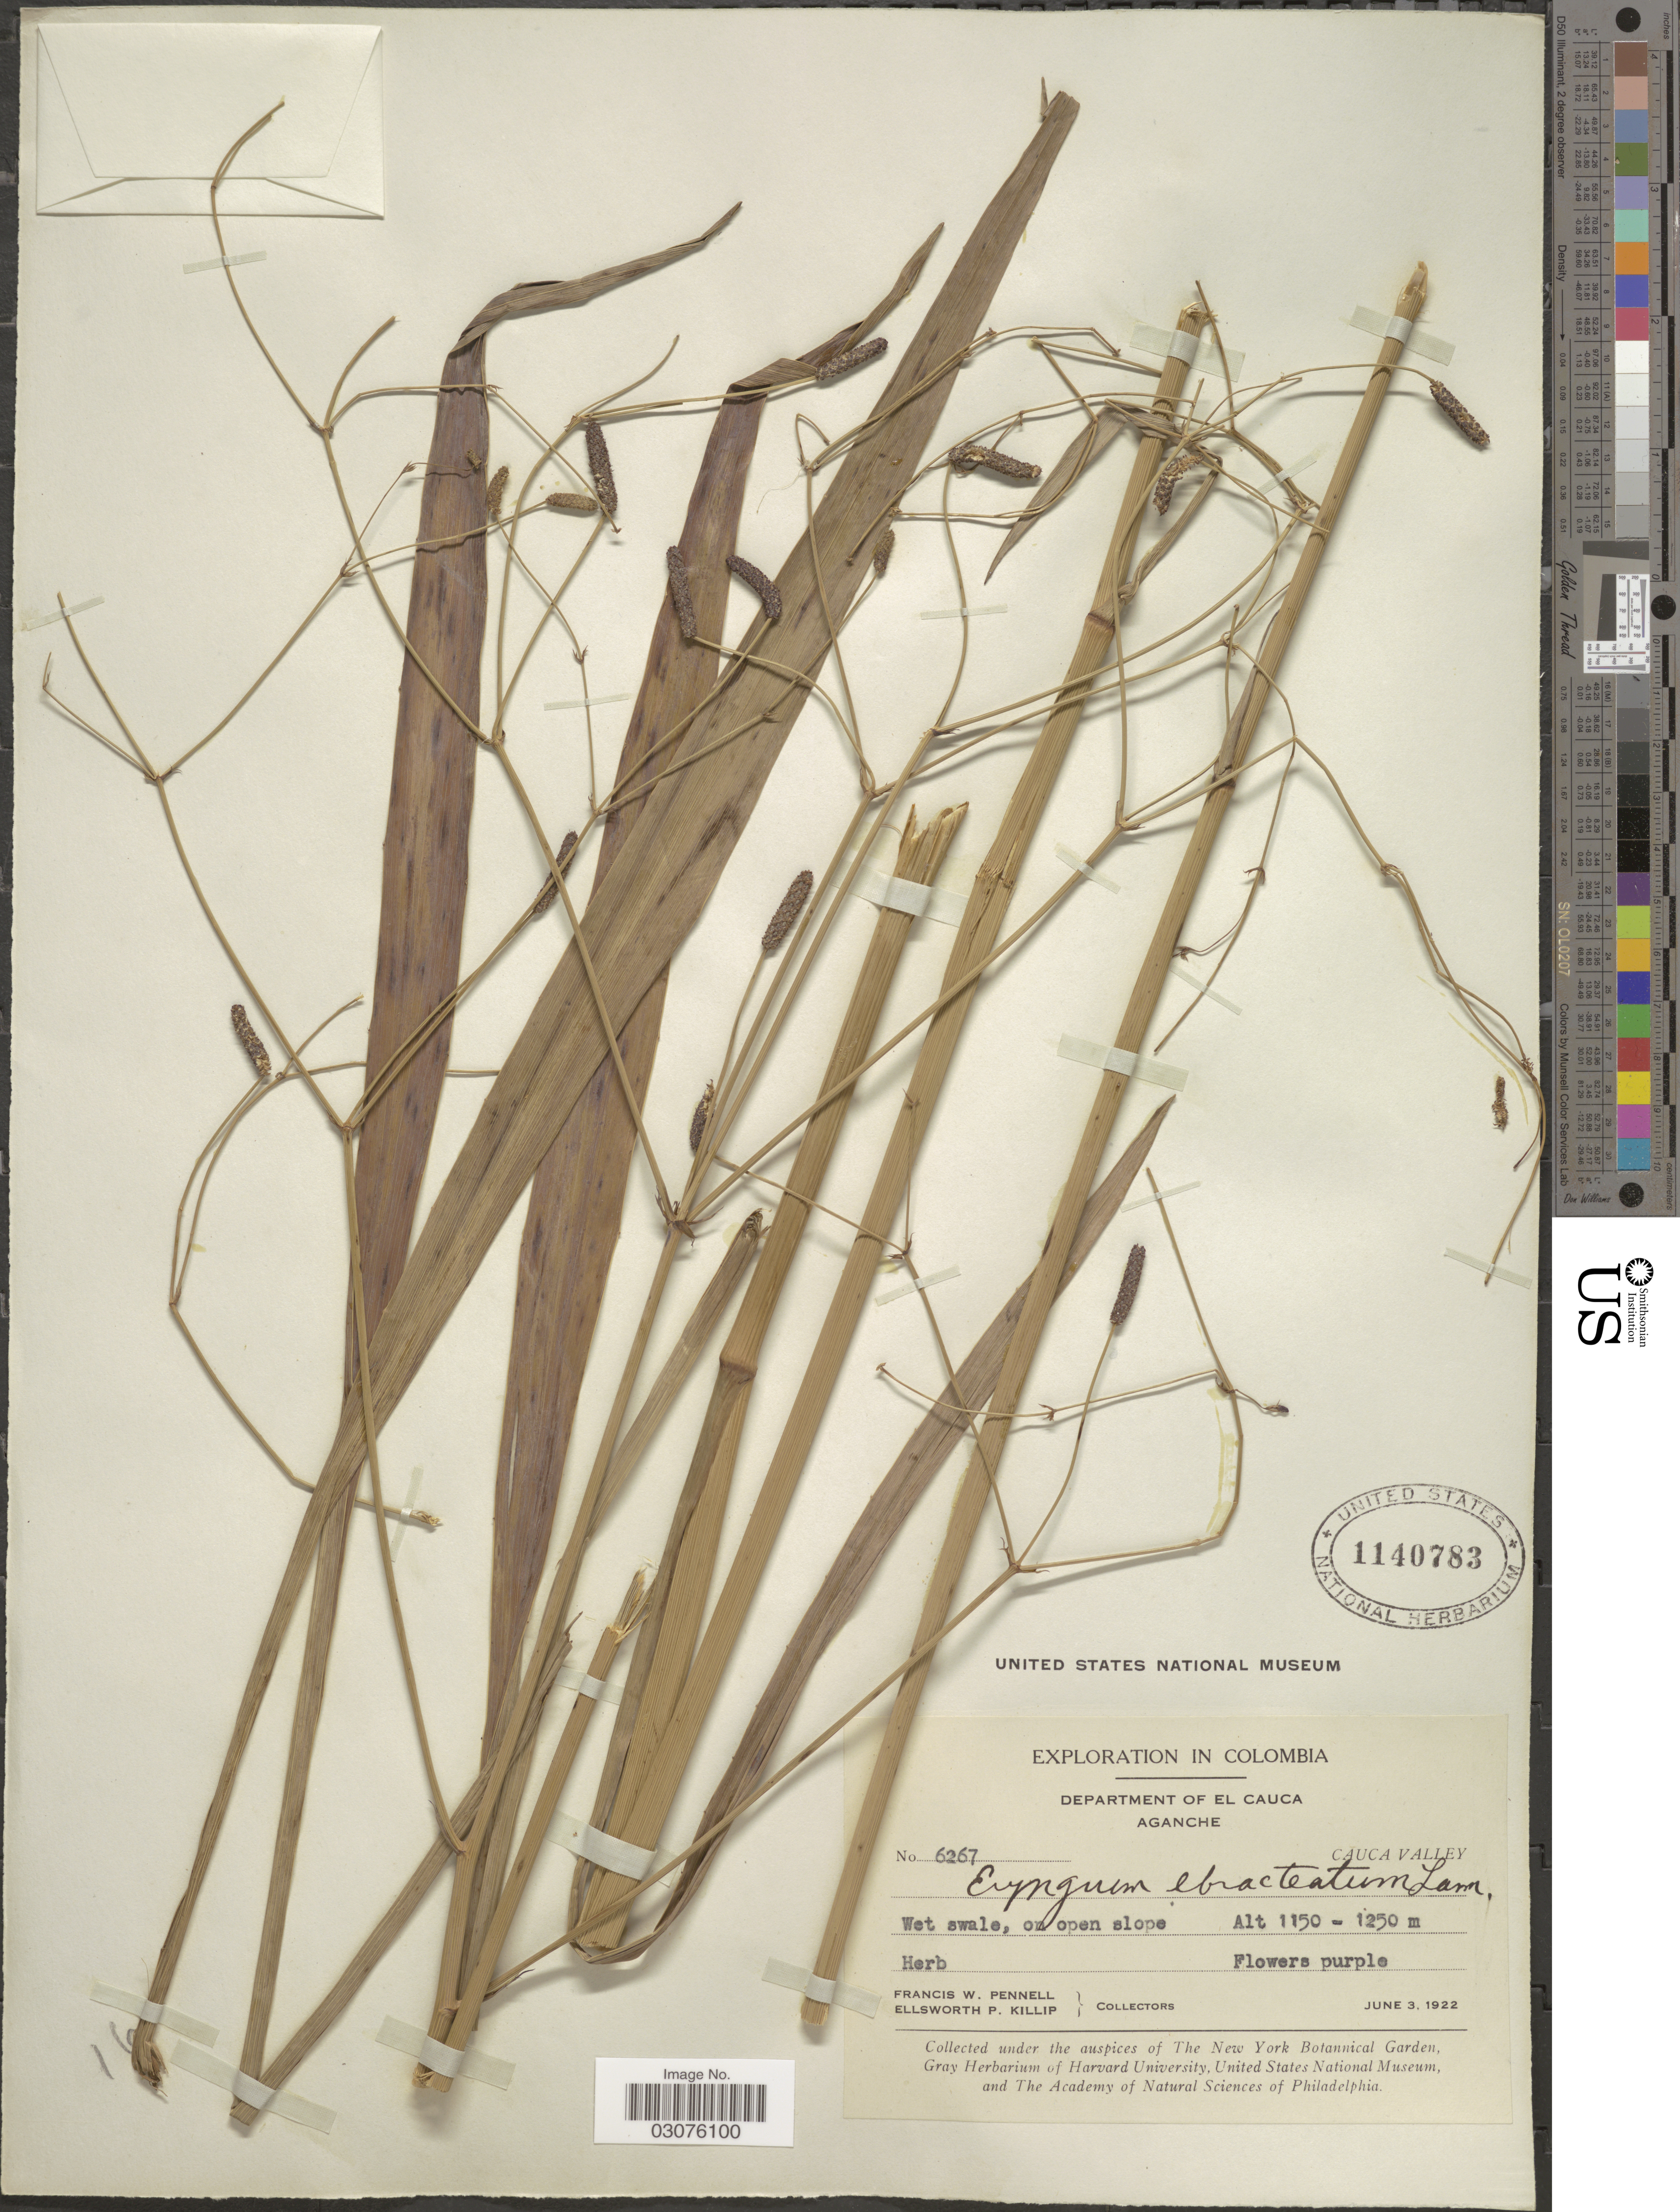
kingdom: Plantae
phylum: Tracheophyta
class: Magnoliopsida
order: Apiales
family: Apiaceae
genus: Eryngium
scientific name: Eryngium ebracteatum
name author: Lam.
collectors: F. W. Pennell & E. P. Killip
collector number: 6267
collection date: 1922-06-03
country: Colombia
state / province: Cauca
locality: Department of El Cauca. Aganche. Cauca Valley.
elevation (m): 1150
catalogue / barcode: US 1140783